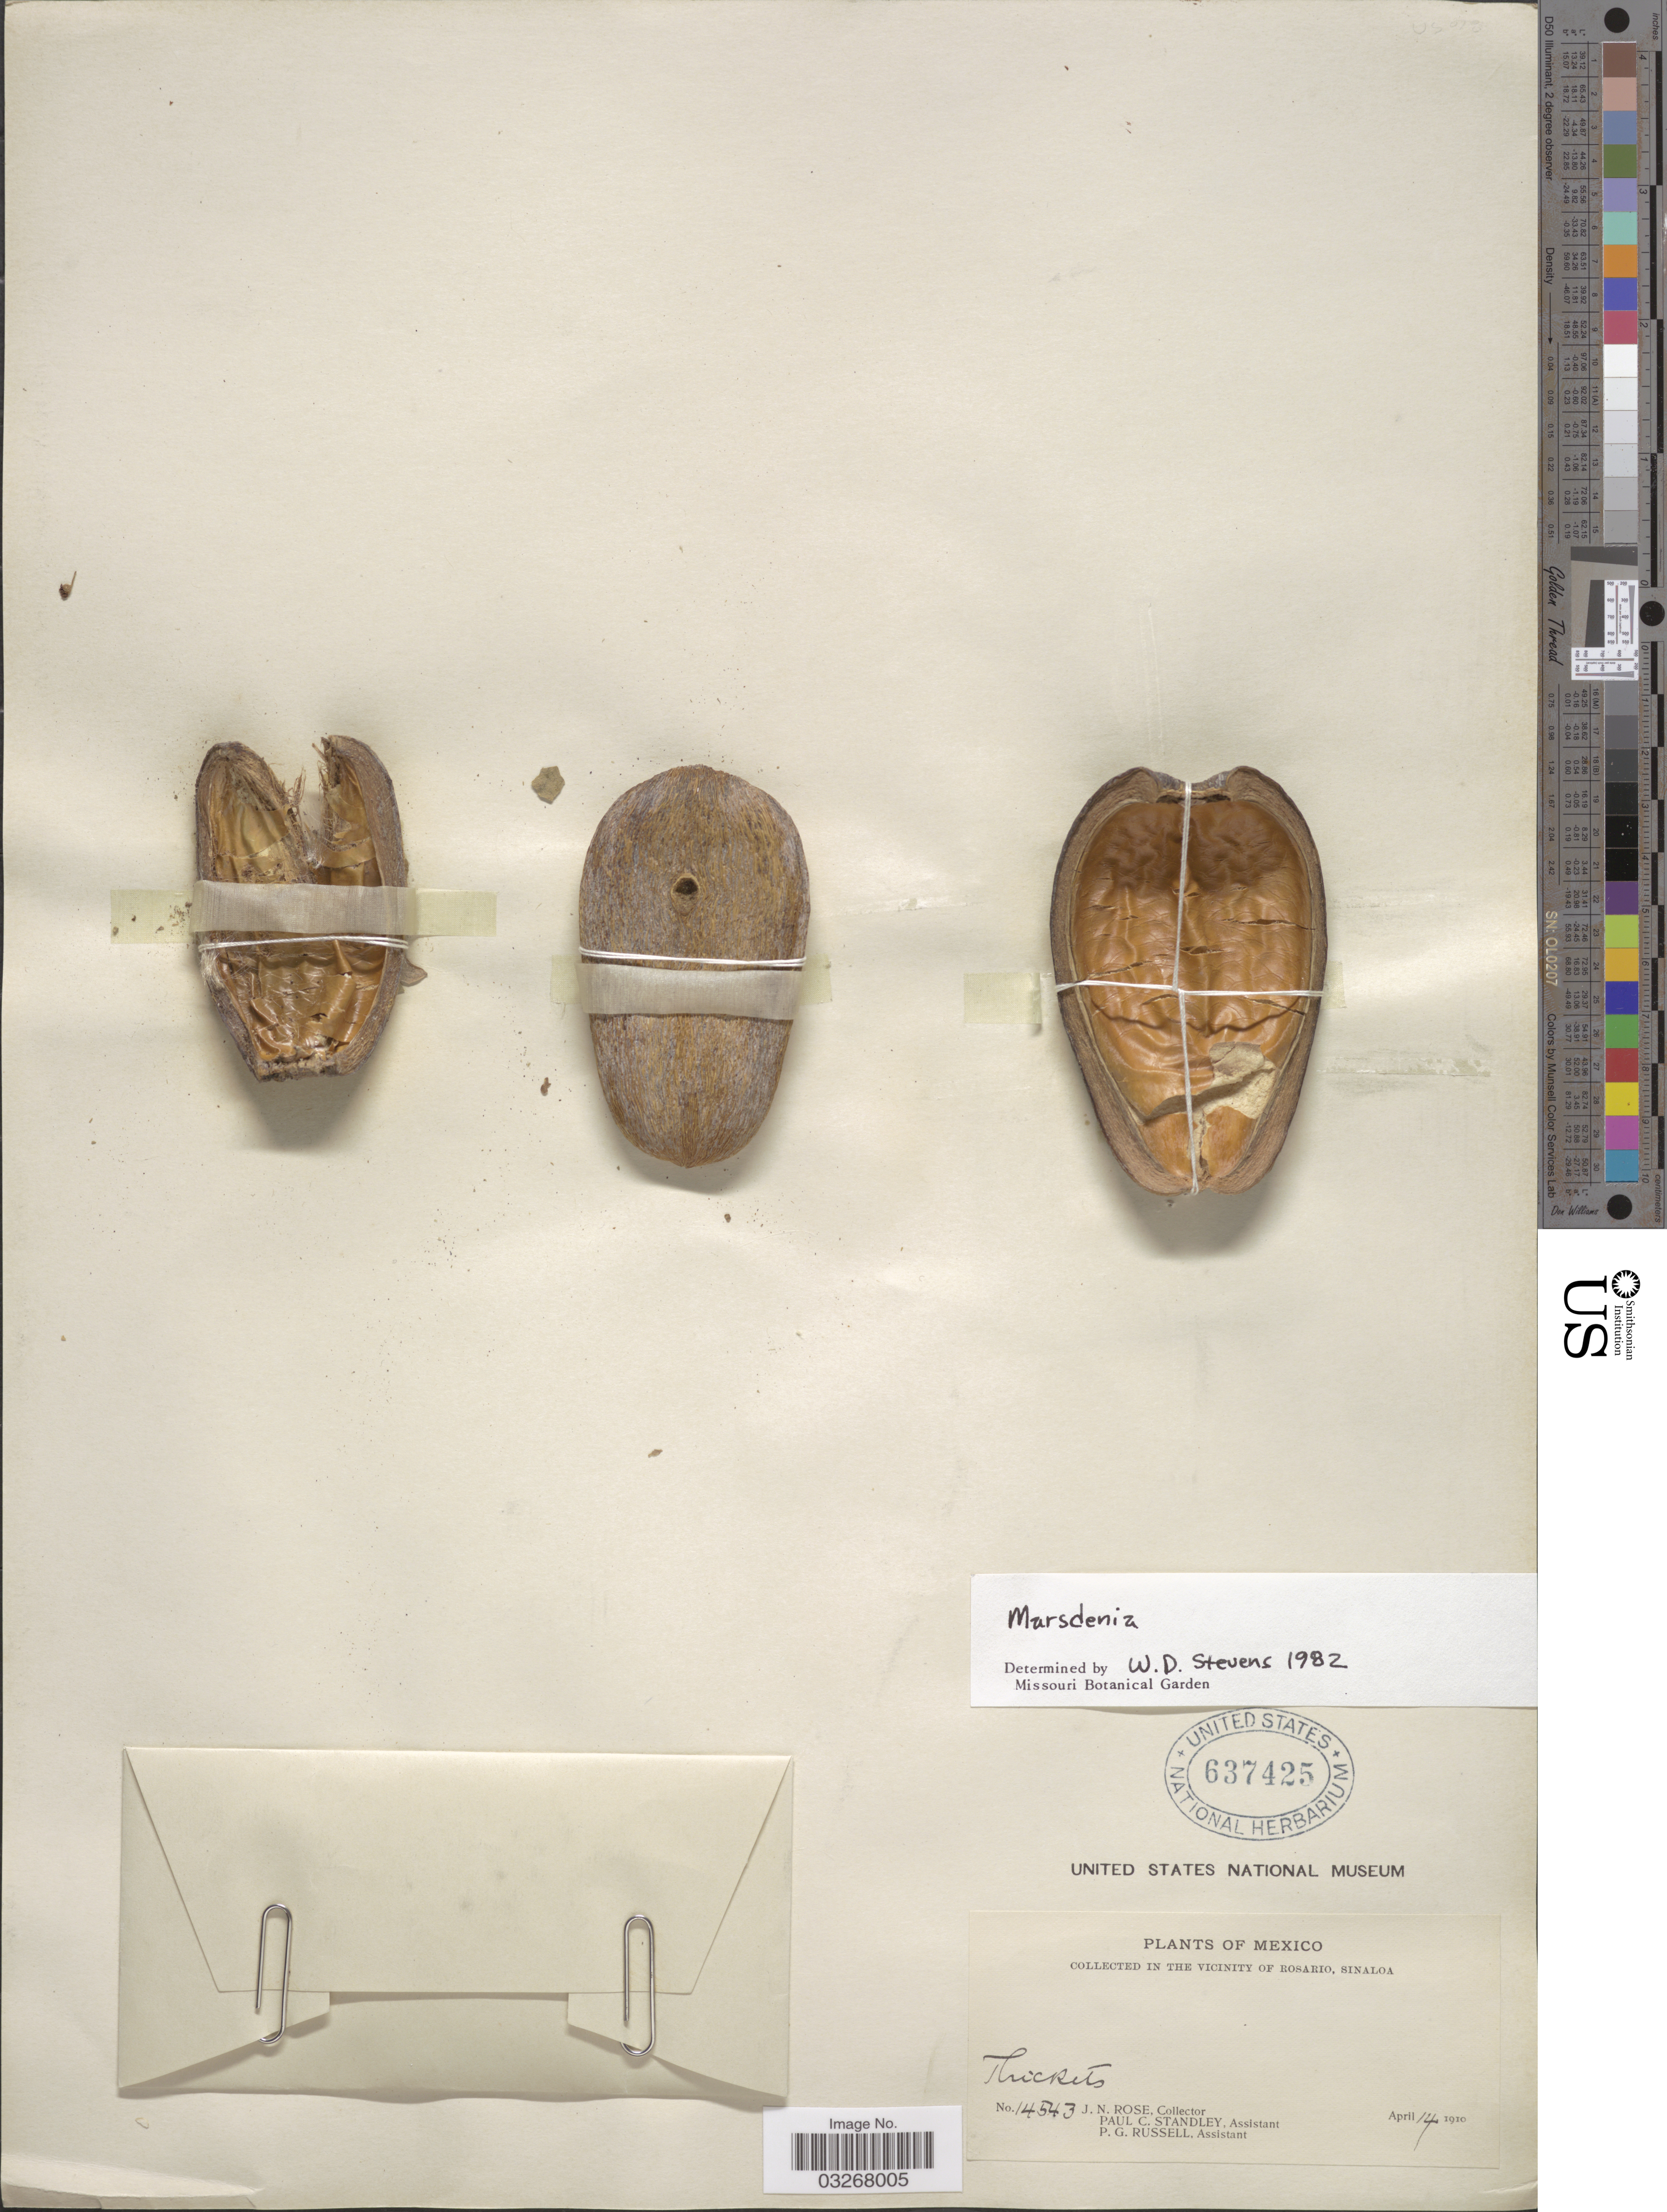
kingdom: Plantae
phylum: Tracheophyta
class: Magnoliopsida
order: Gentianales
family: Apocynaceae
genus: Marsdenia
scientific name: Marsdenia sp.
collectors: J. N. Rose, P. C. Standley & P. G. Russell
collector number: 14543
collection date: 1910-04-14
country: Mexico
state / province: Sinaloa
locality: In The Vicinity of Rosario, Sinaloa.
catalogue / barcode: US 637425